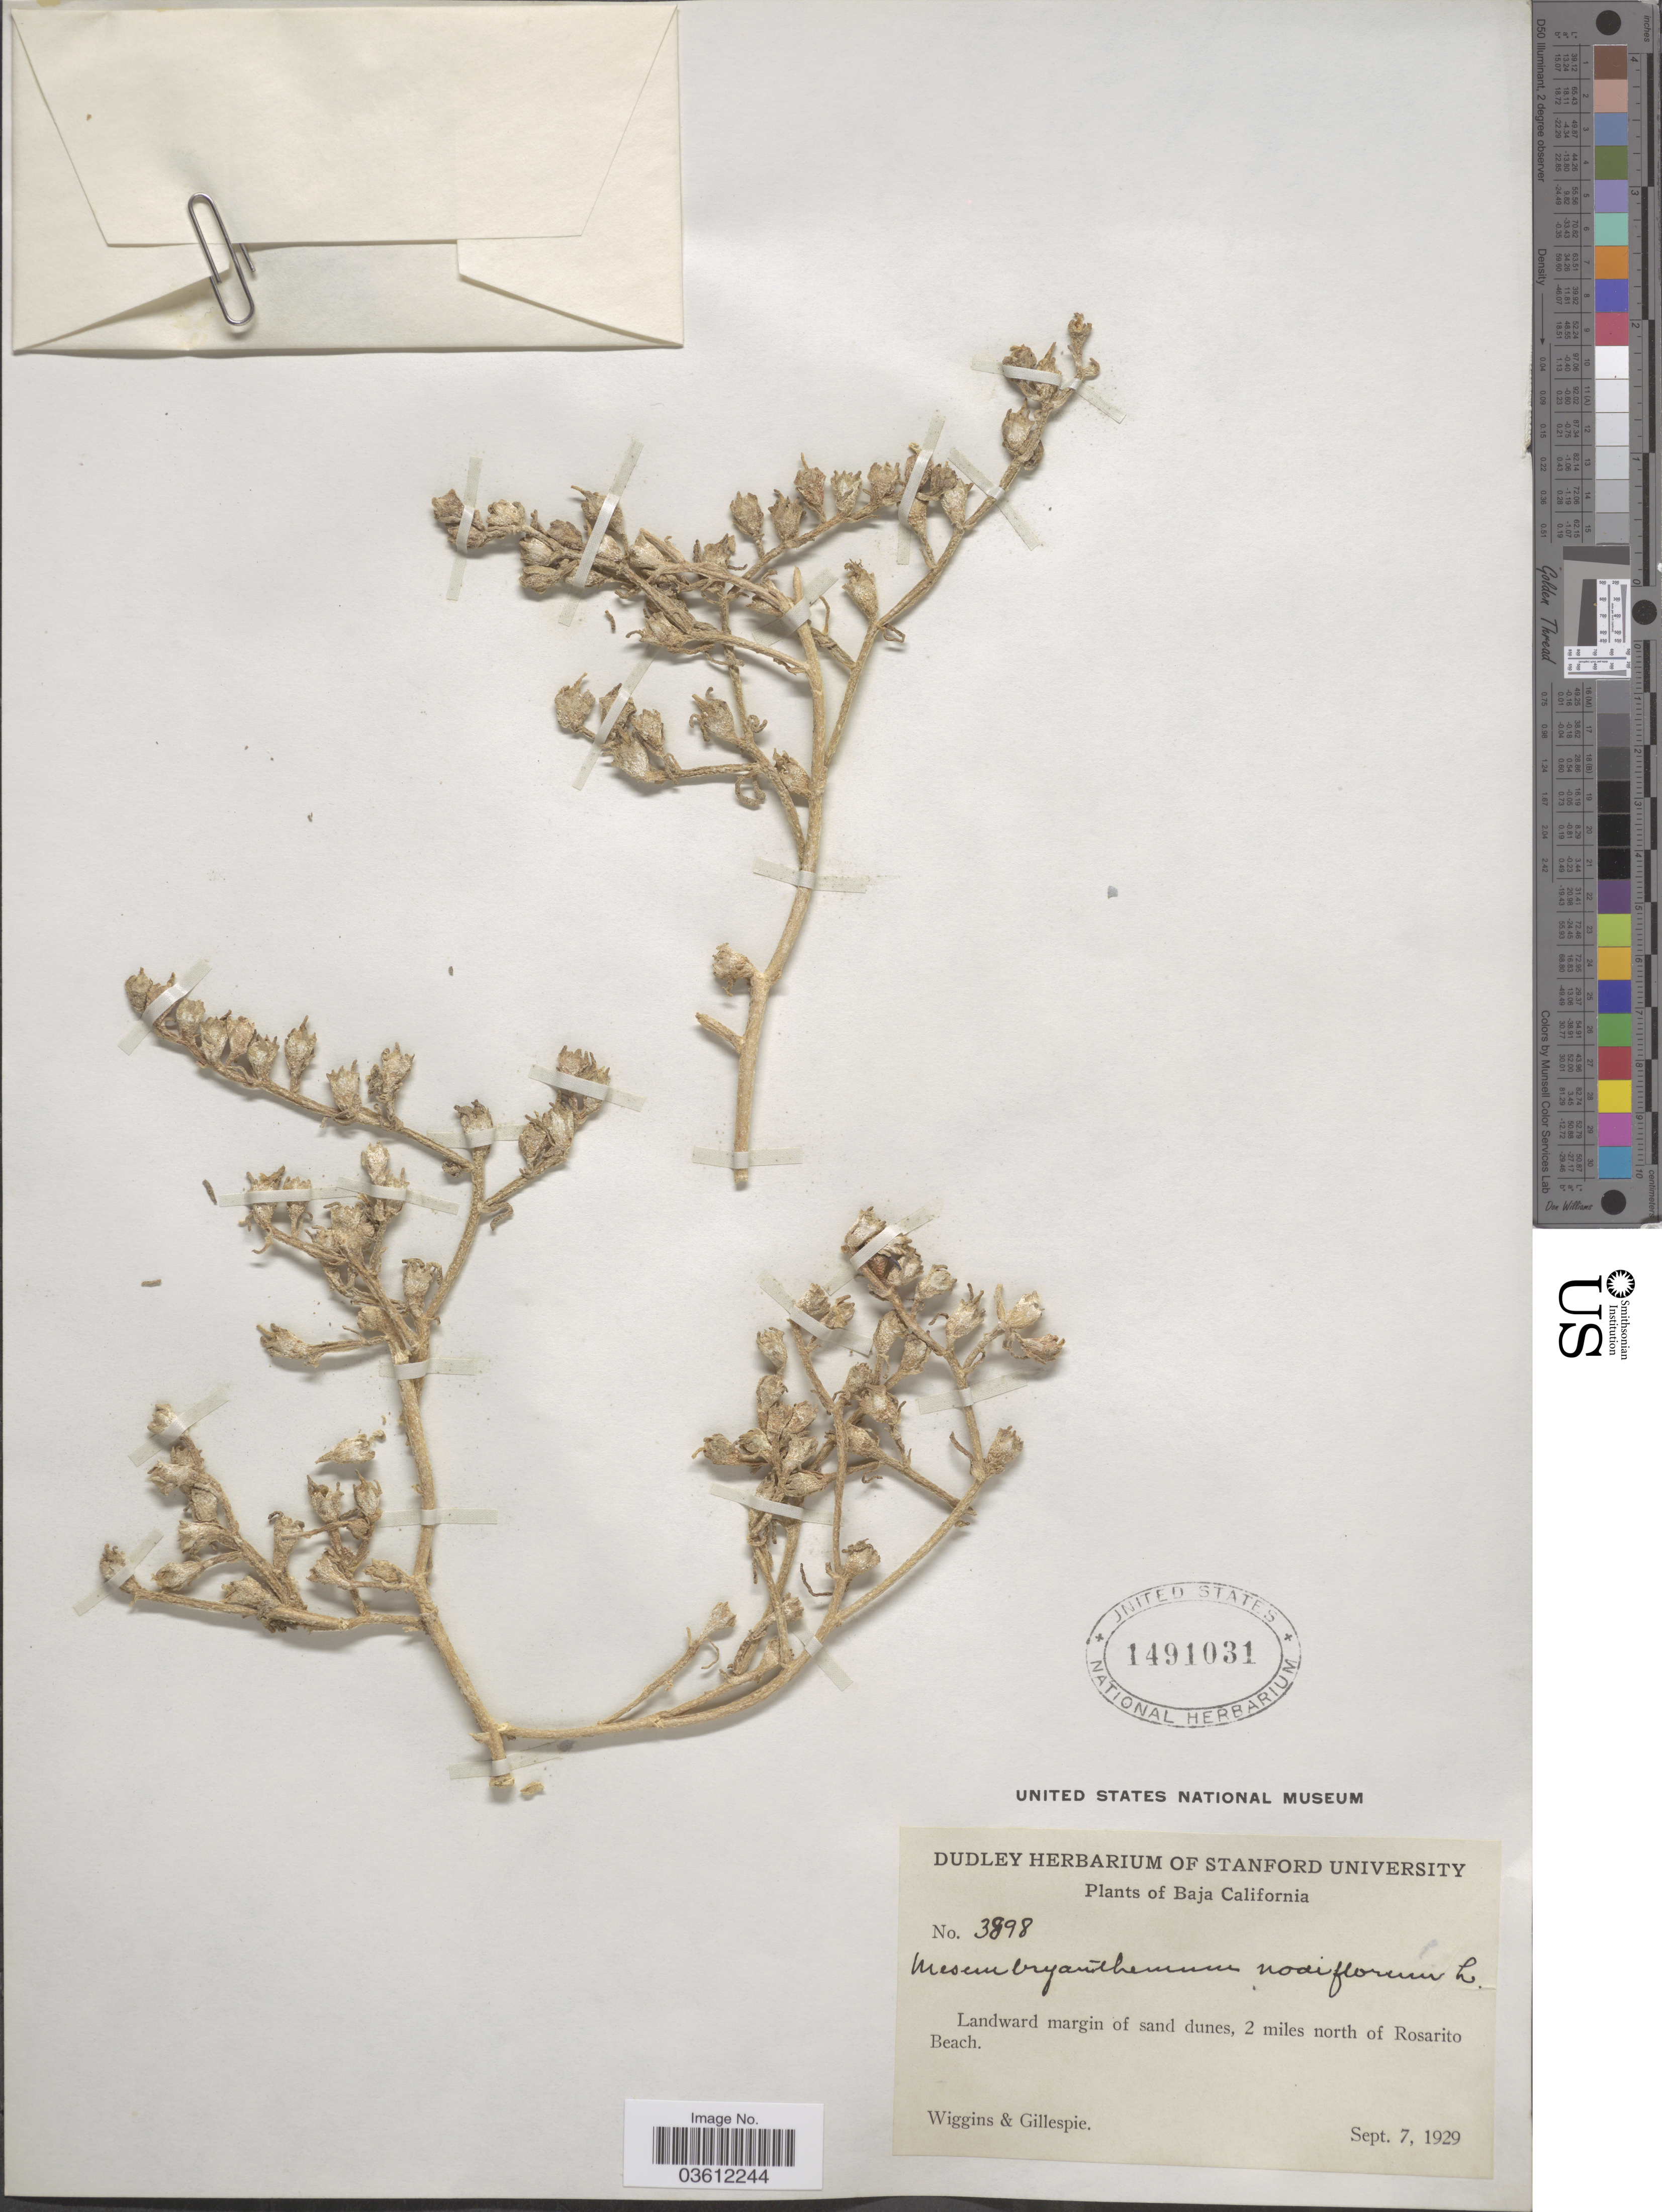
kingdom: Plantae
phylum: Tracheophyta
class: Magnoliopsida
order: Caryophyllales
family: Aizoaceae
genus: Mesembryanthemum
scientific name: Mesembryanthemum nodiflorum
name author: L.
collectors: -- Wiggins & -- Gillespie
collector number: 3898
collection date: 1929-09-07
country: Mexico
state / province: Baja California Norte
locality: Landward margin of sand dunes, 2 miles north of Rosarito Beach.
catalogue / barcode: US 1491031